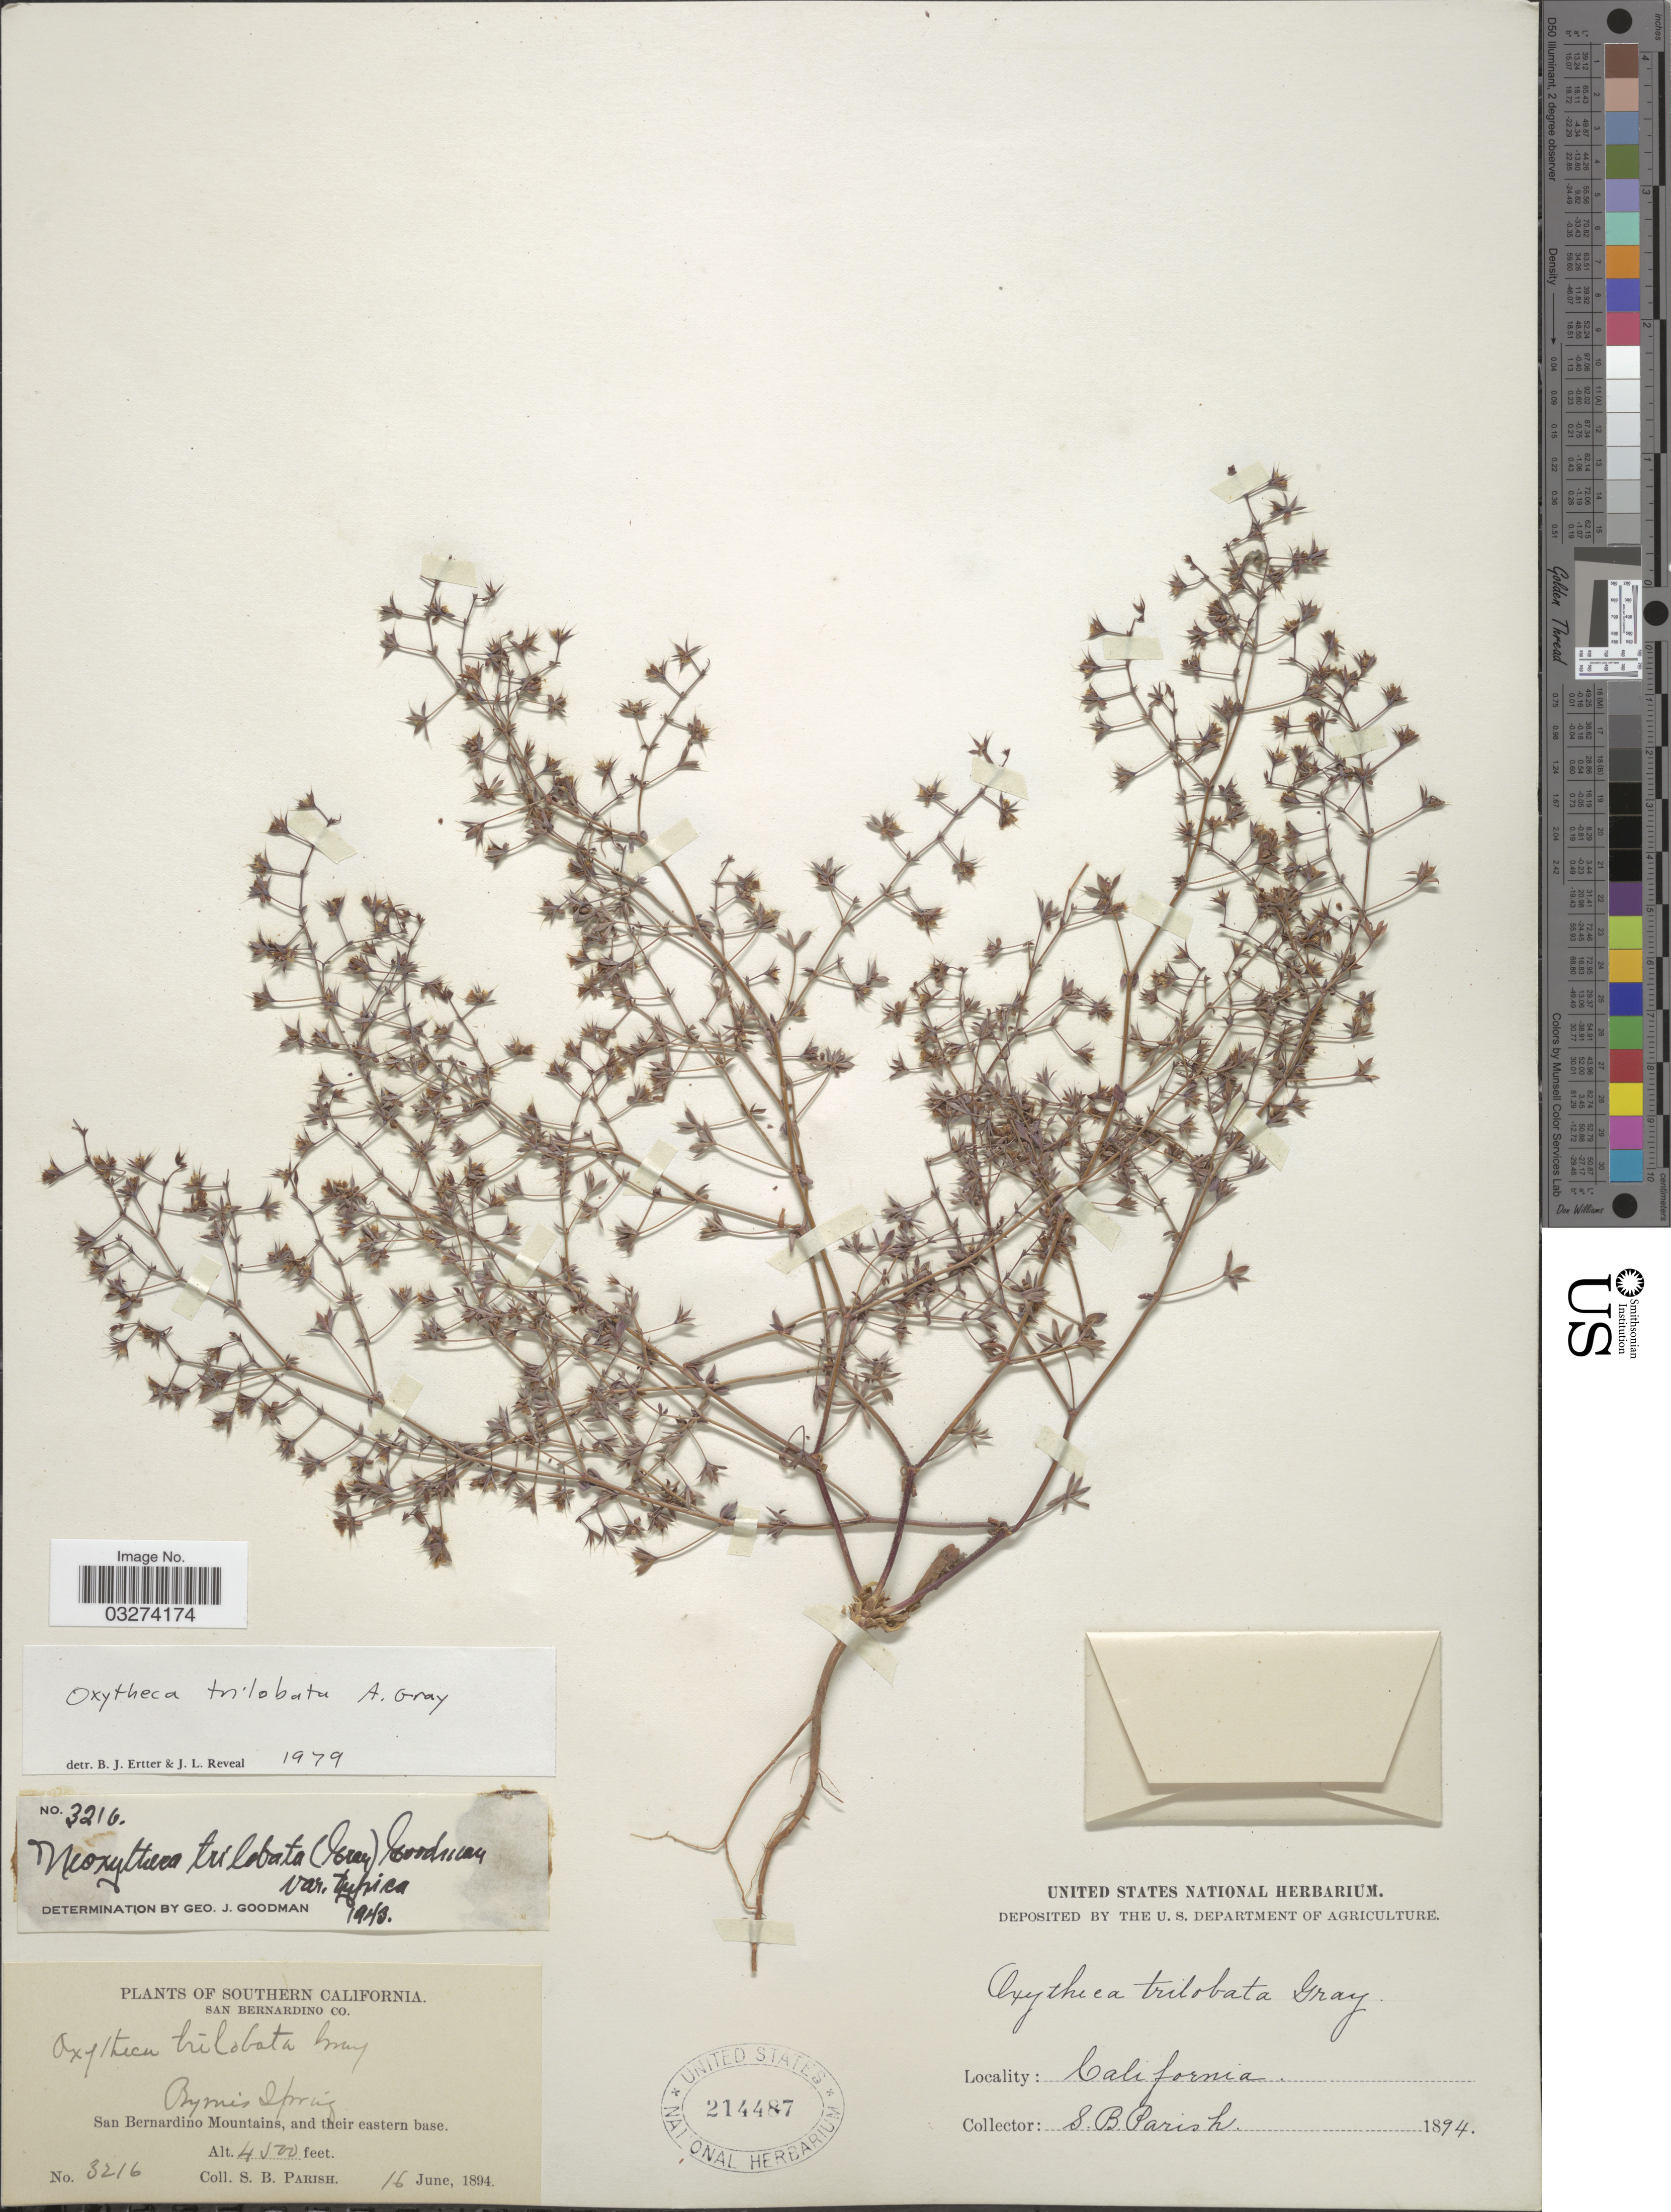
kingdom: Plantae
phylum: Tracheophyta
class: Magnoliopsida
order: Caryophyllales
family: Polygonaceae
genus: Sidotheca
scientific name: Sidotheca trilobata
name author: (A. Gray) Reveal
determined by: Strong, Mark T., (BOT), Smithsonian Institution - National Museum of Natural History (UNITED STATES)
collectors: S. B. Parish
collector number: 3216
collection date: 1894-06-16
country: United States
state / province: California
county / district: San Bernardino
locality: Southern California. San Bernardino Co. Byrne's Spring. San Bernardino Mountains, and their eastern base.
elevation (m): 1372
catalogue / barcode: US 214487